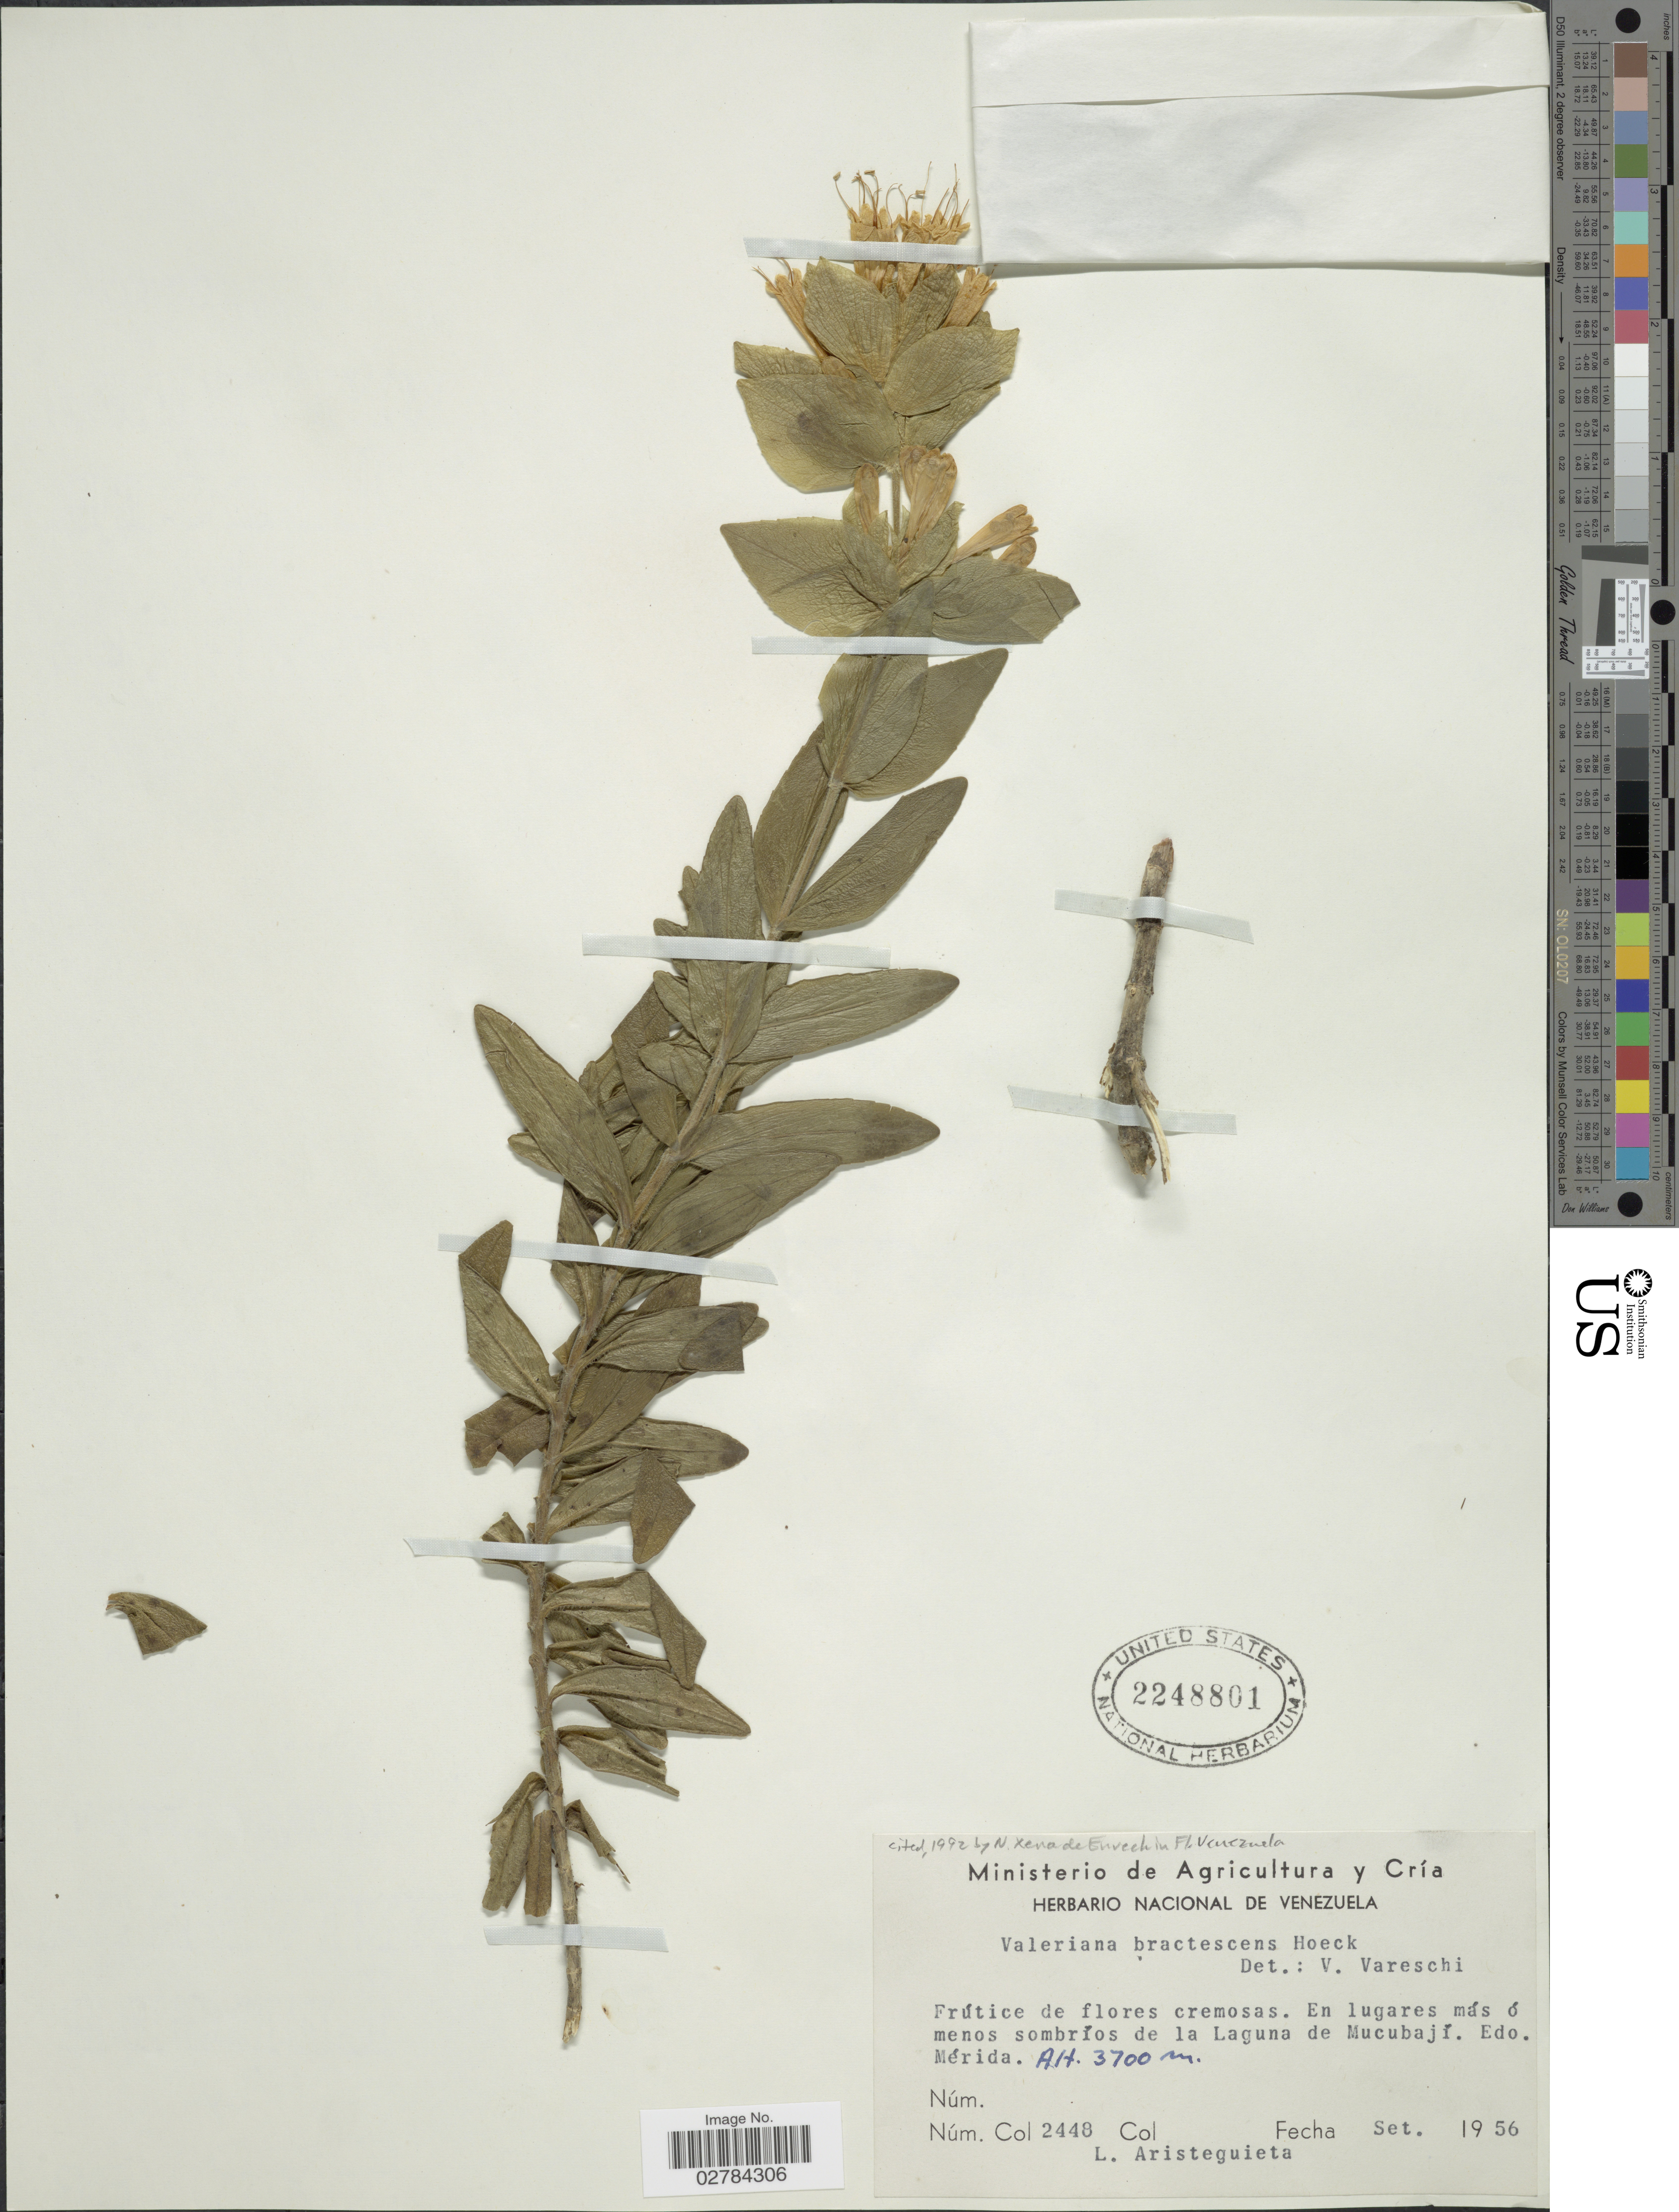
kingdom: Plantae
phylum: Tracheophyta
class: Magnoliopsida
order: Dipsacales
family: Caprifoliaceae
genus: Valeriana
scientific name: Valeriana bractescens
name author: Höck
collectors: L. Aristeguieta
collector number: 2448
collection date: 1956-09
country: Venezuela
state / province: Mérida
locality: En lugares más ó menos sombríos de la Laguna de Mucubají. Edo. Mérida.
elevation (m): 3700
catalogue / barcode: US 2248801